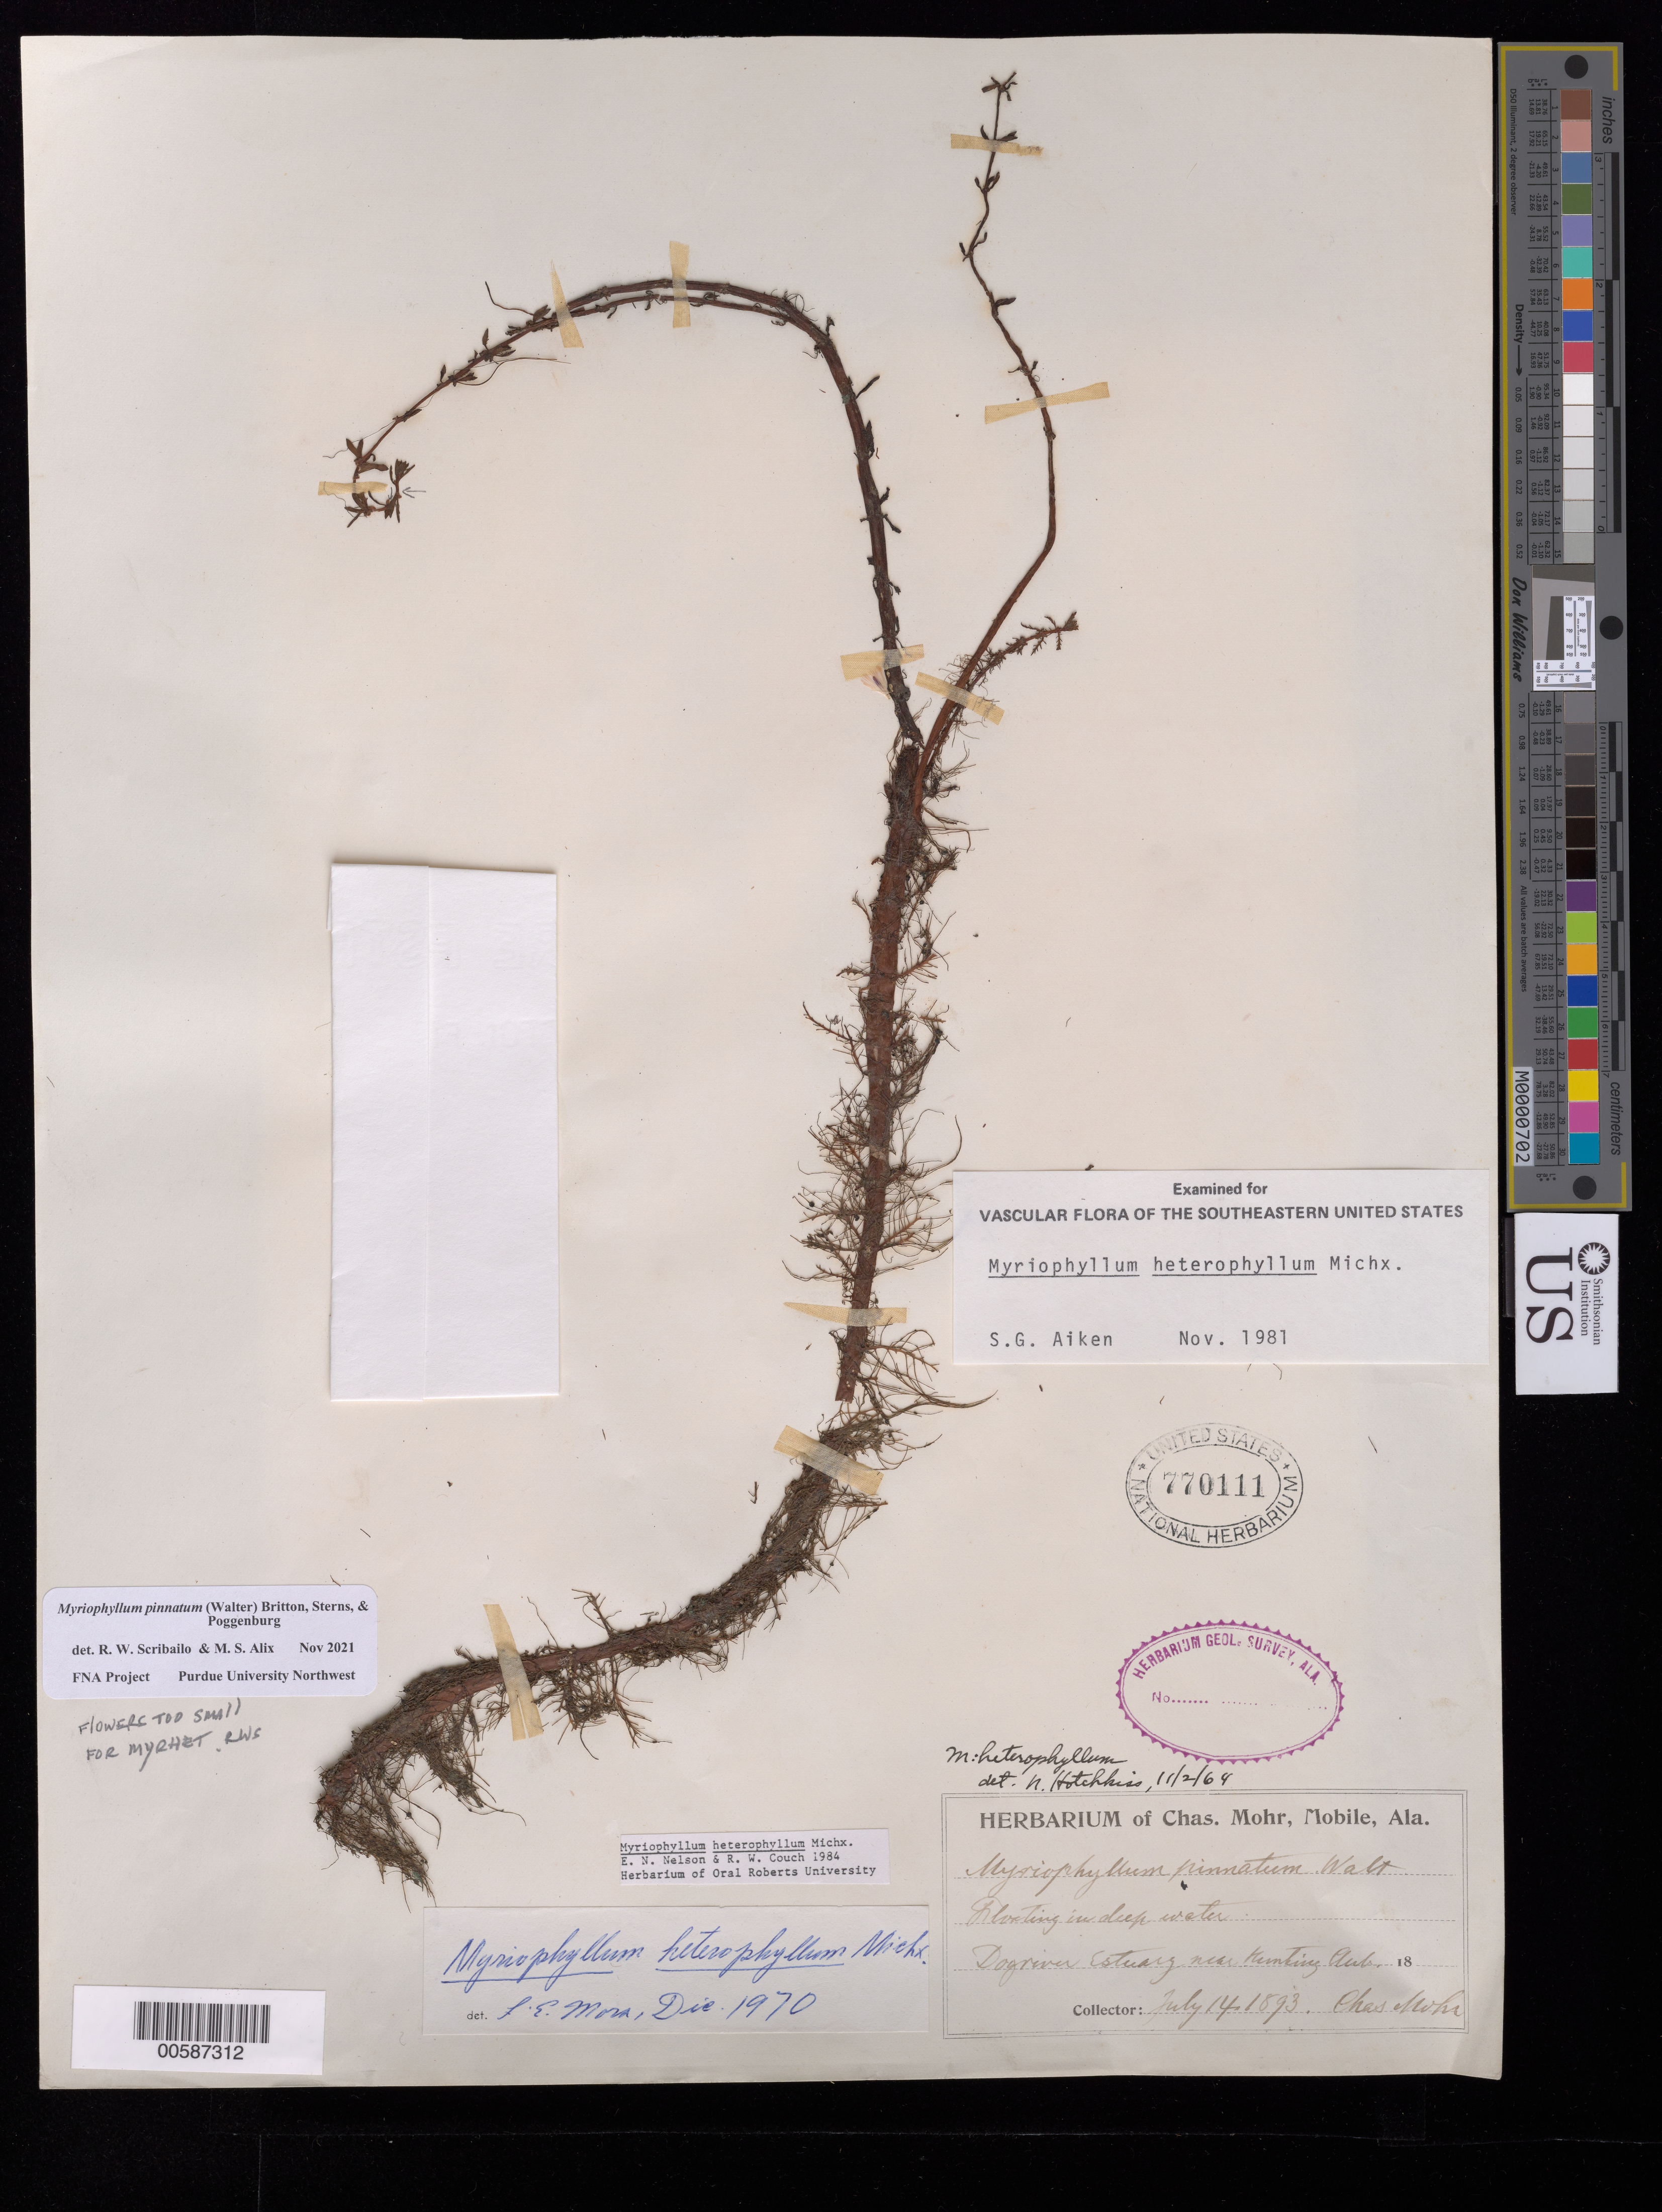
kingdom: Plantae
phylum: Tracheophyta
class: Magnoliopsida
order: Saxifragales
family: Haloragaceae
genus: Myriophyllum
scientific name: Myriophyllum pinnatum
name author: (Walter) Britton, Stearns & Poggenb.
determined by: Scribailo, R. W.; Alix, M. S.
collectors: C. T. Mohr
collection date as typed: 14 Jul 1893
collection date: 1893-07-14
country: United States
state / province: Alabama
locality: Dog River estuary, near hunting club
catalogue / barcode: US 770111